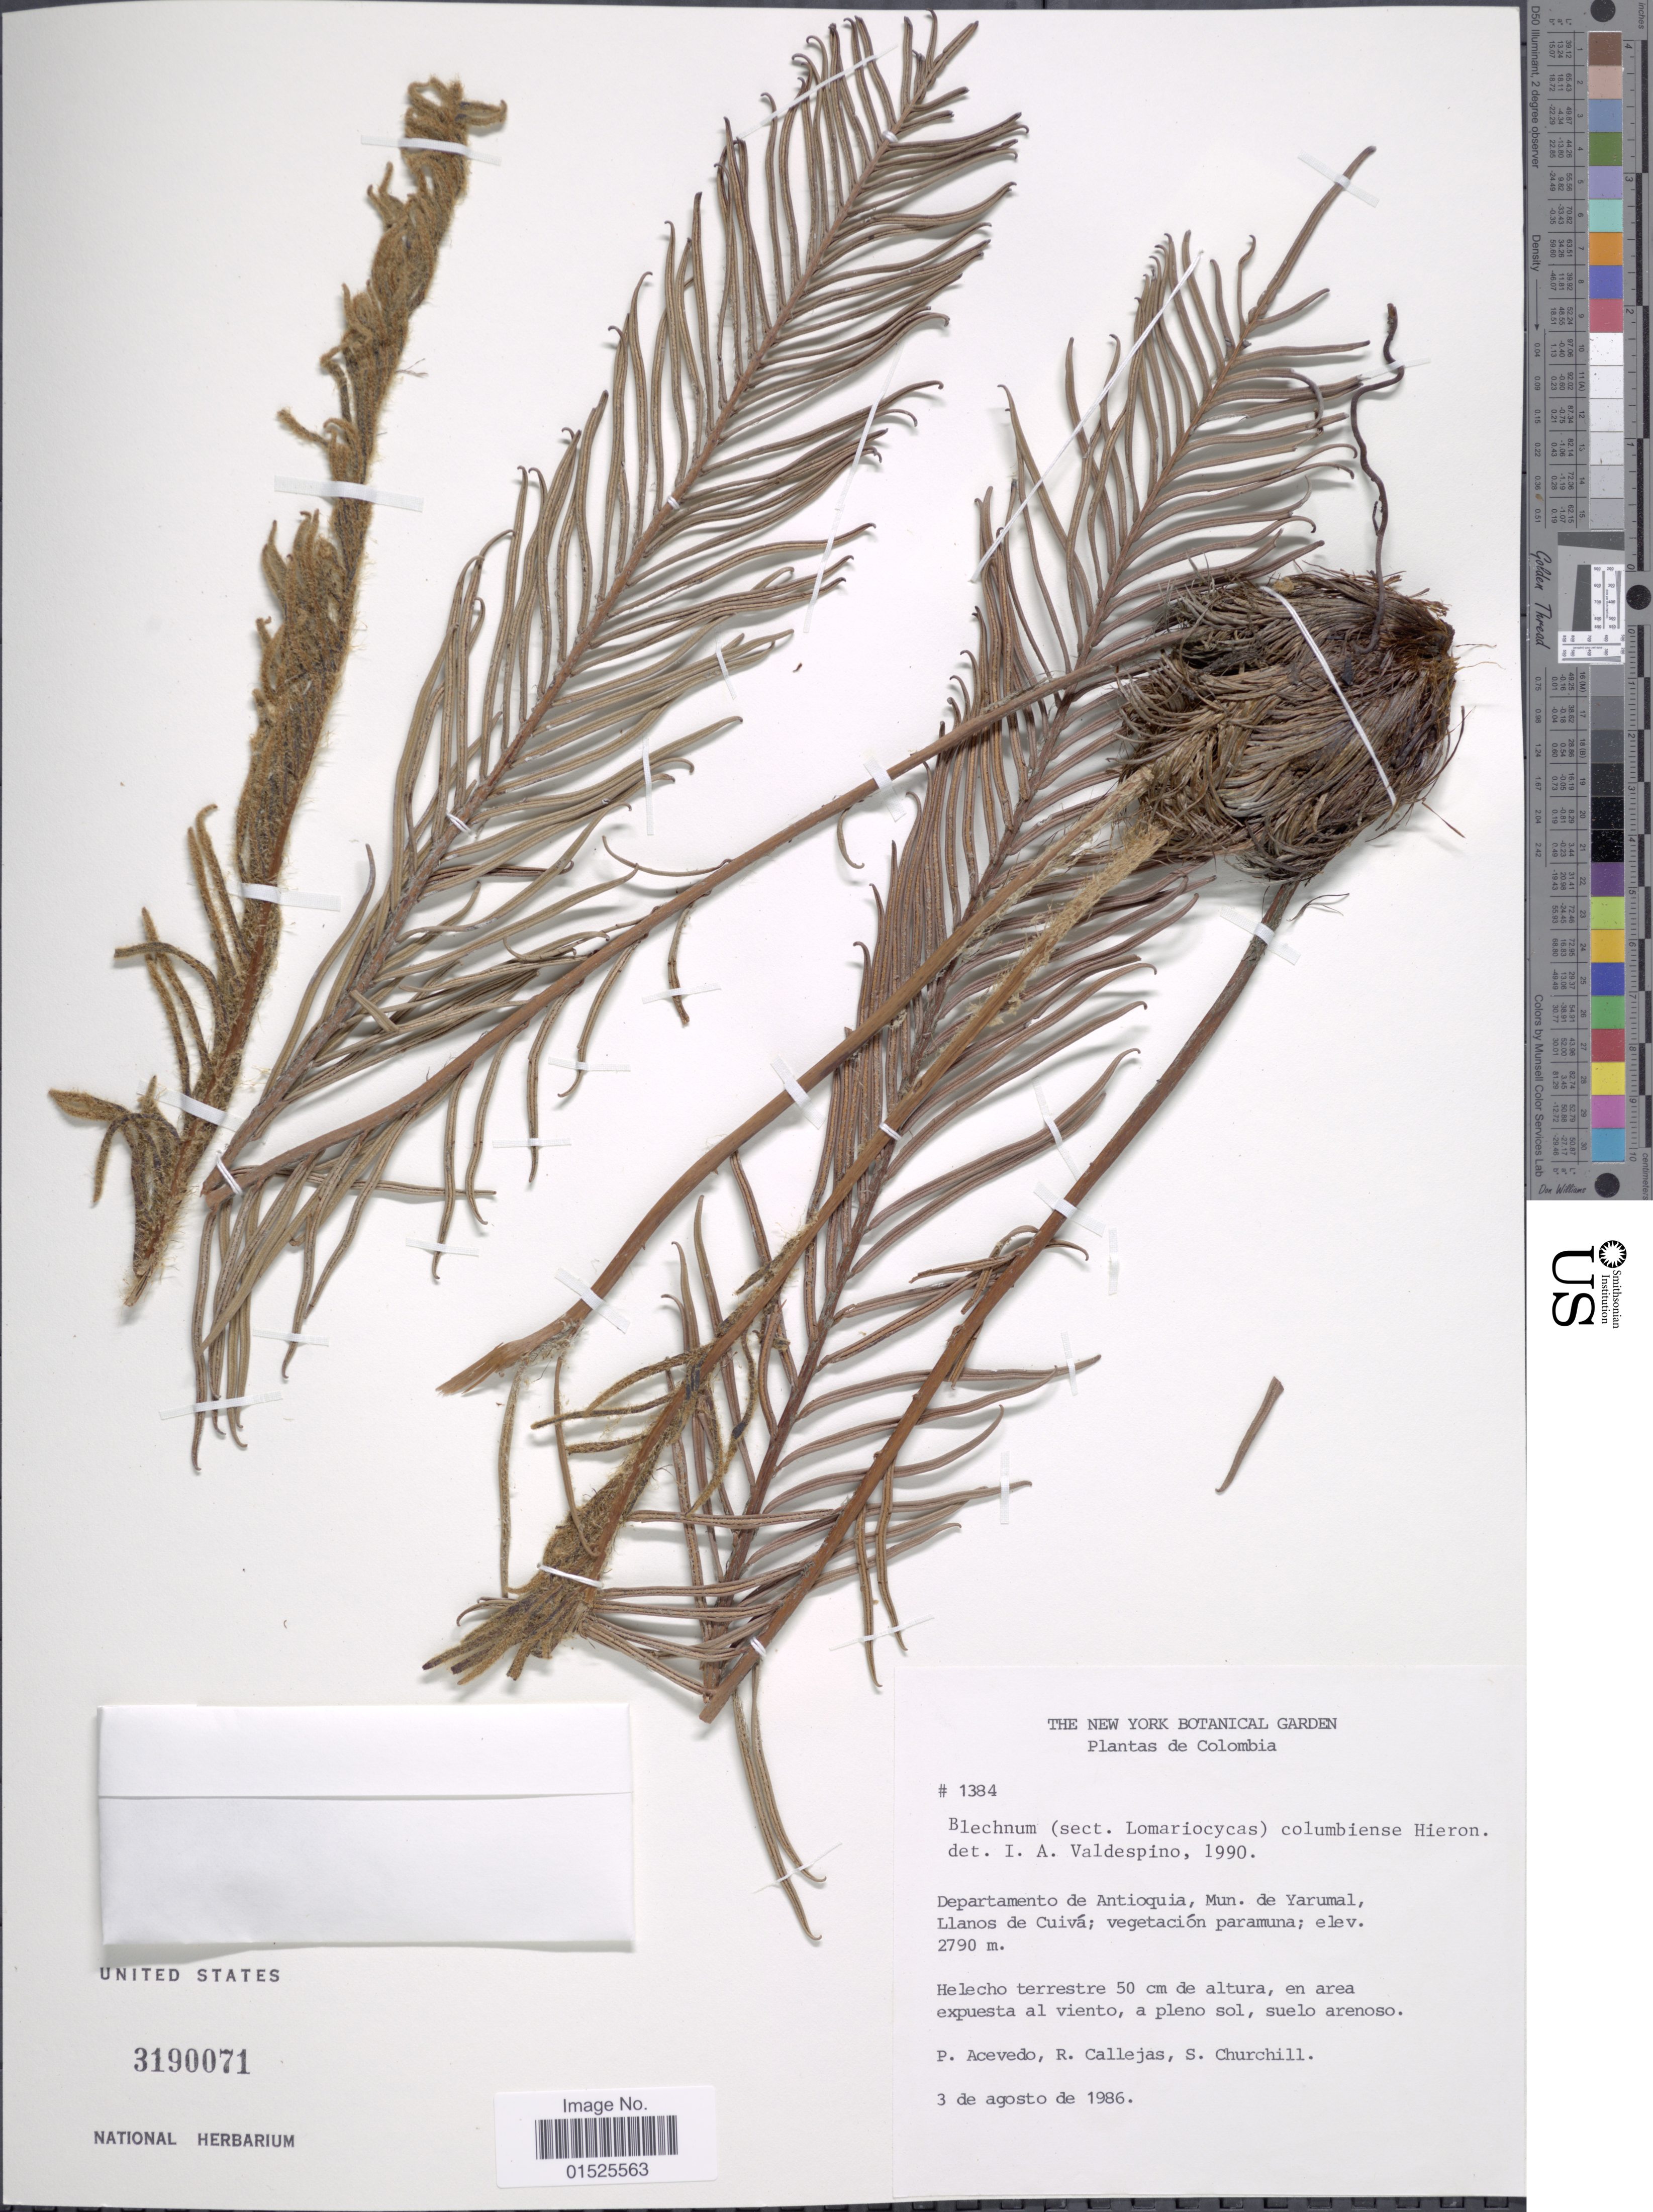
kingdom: Plantae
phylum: Tracheophyta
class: Polypodiopsida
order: Polypodiales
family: Blechnaceae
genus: Blechnum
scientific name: Blechnum columbiense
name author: Hieron.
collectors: P. Acevedo-Rodr., R. Callejas & S. Churchill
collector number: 1384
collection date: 1986-08-03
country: Colombia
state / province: Antioquia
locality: Mun. de Yarumal, Llanos de Cuivá; vegetación paramuna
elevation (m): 2790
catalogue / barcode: US 3190071